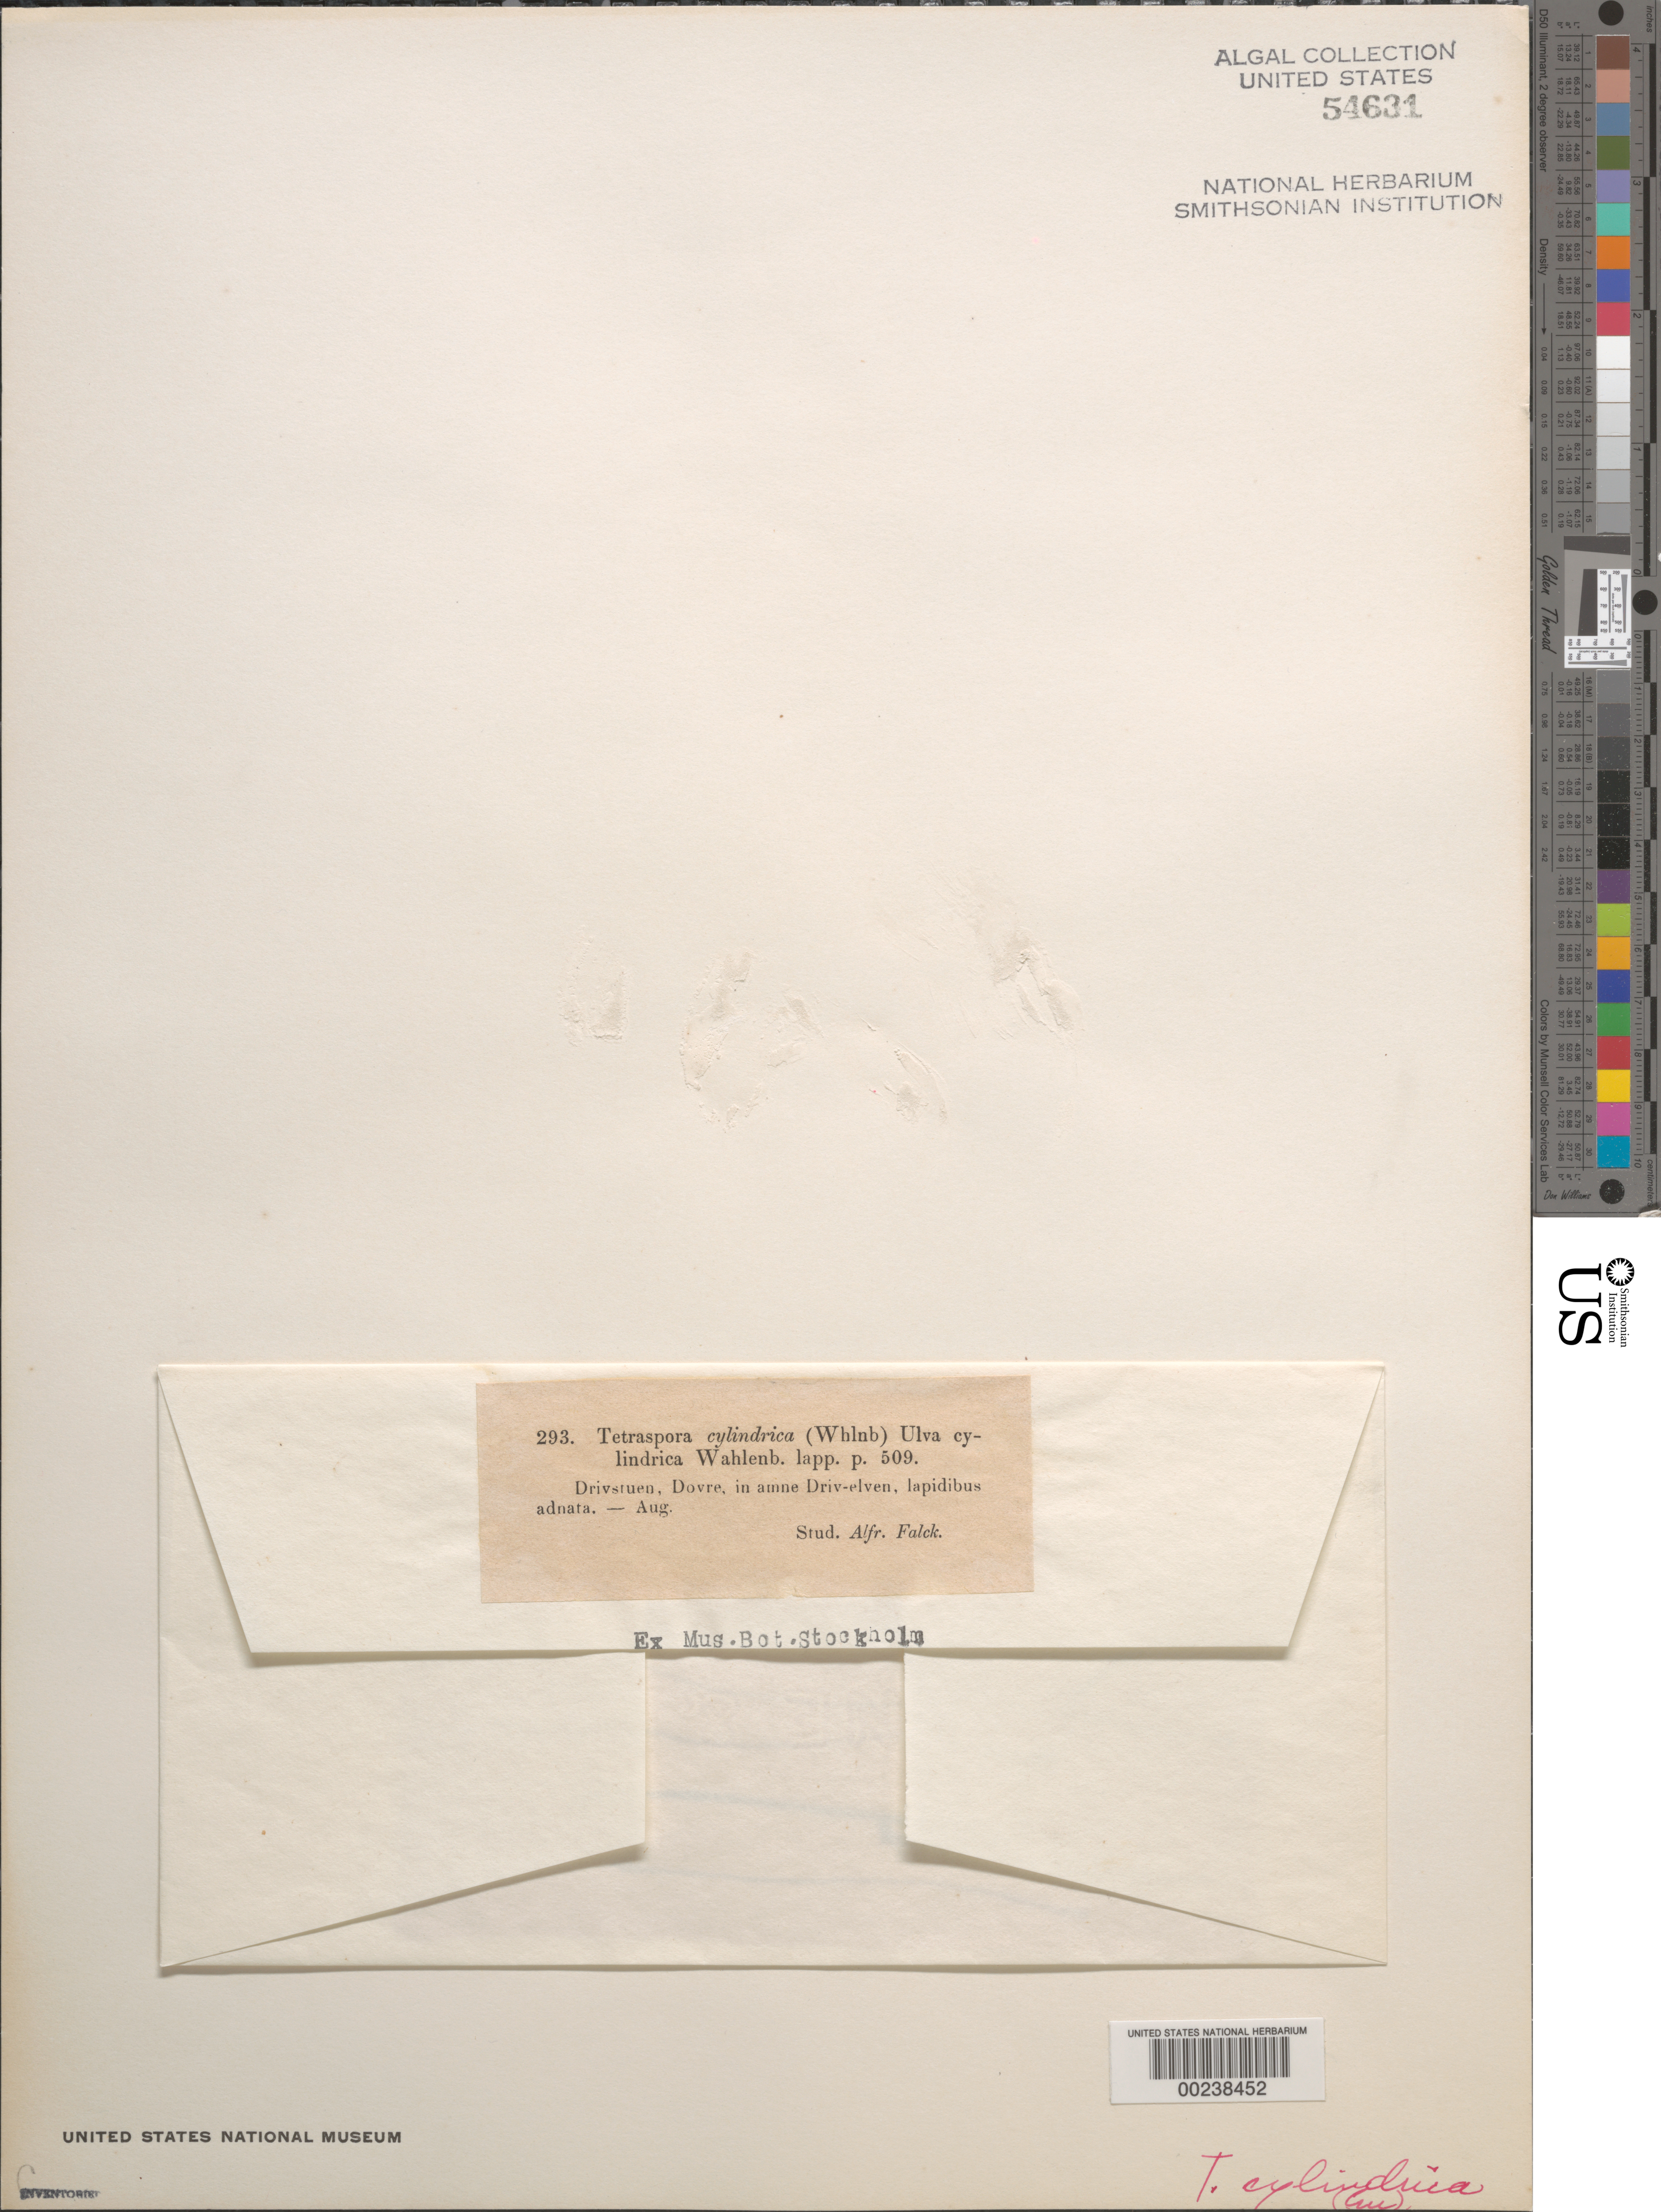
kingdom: Plantae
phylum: Chlorophyta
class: Chlorophyceae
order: Tetrasporales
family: Tetrasporaceae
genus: Tetraspora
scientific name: Tetraspora cylindrica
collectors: A. Falck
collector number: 293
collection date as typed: Aug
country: Norway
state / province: Oppland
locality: Drivstuen, Dovre, Driv-elven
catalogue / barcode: US 54631